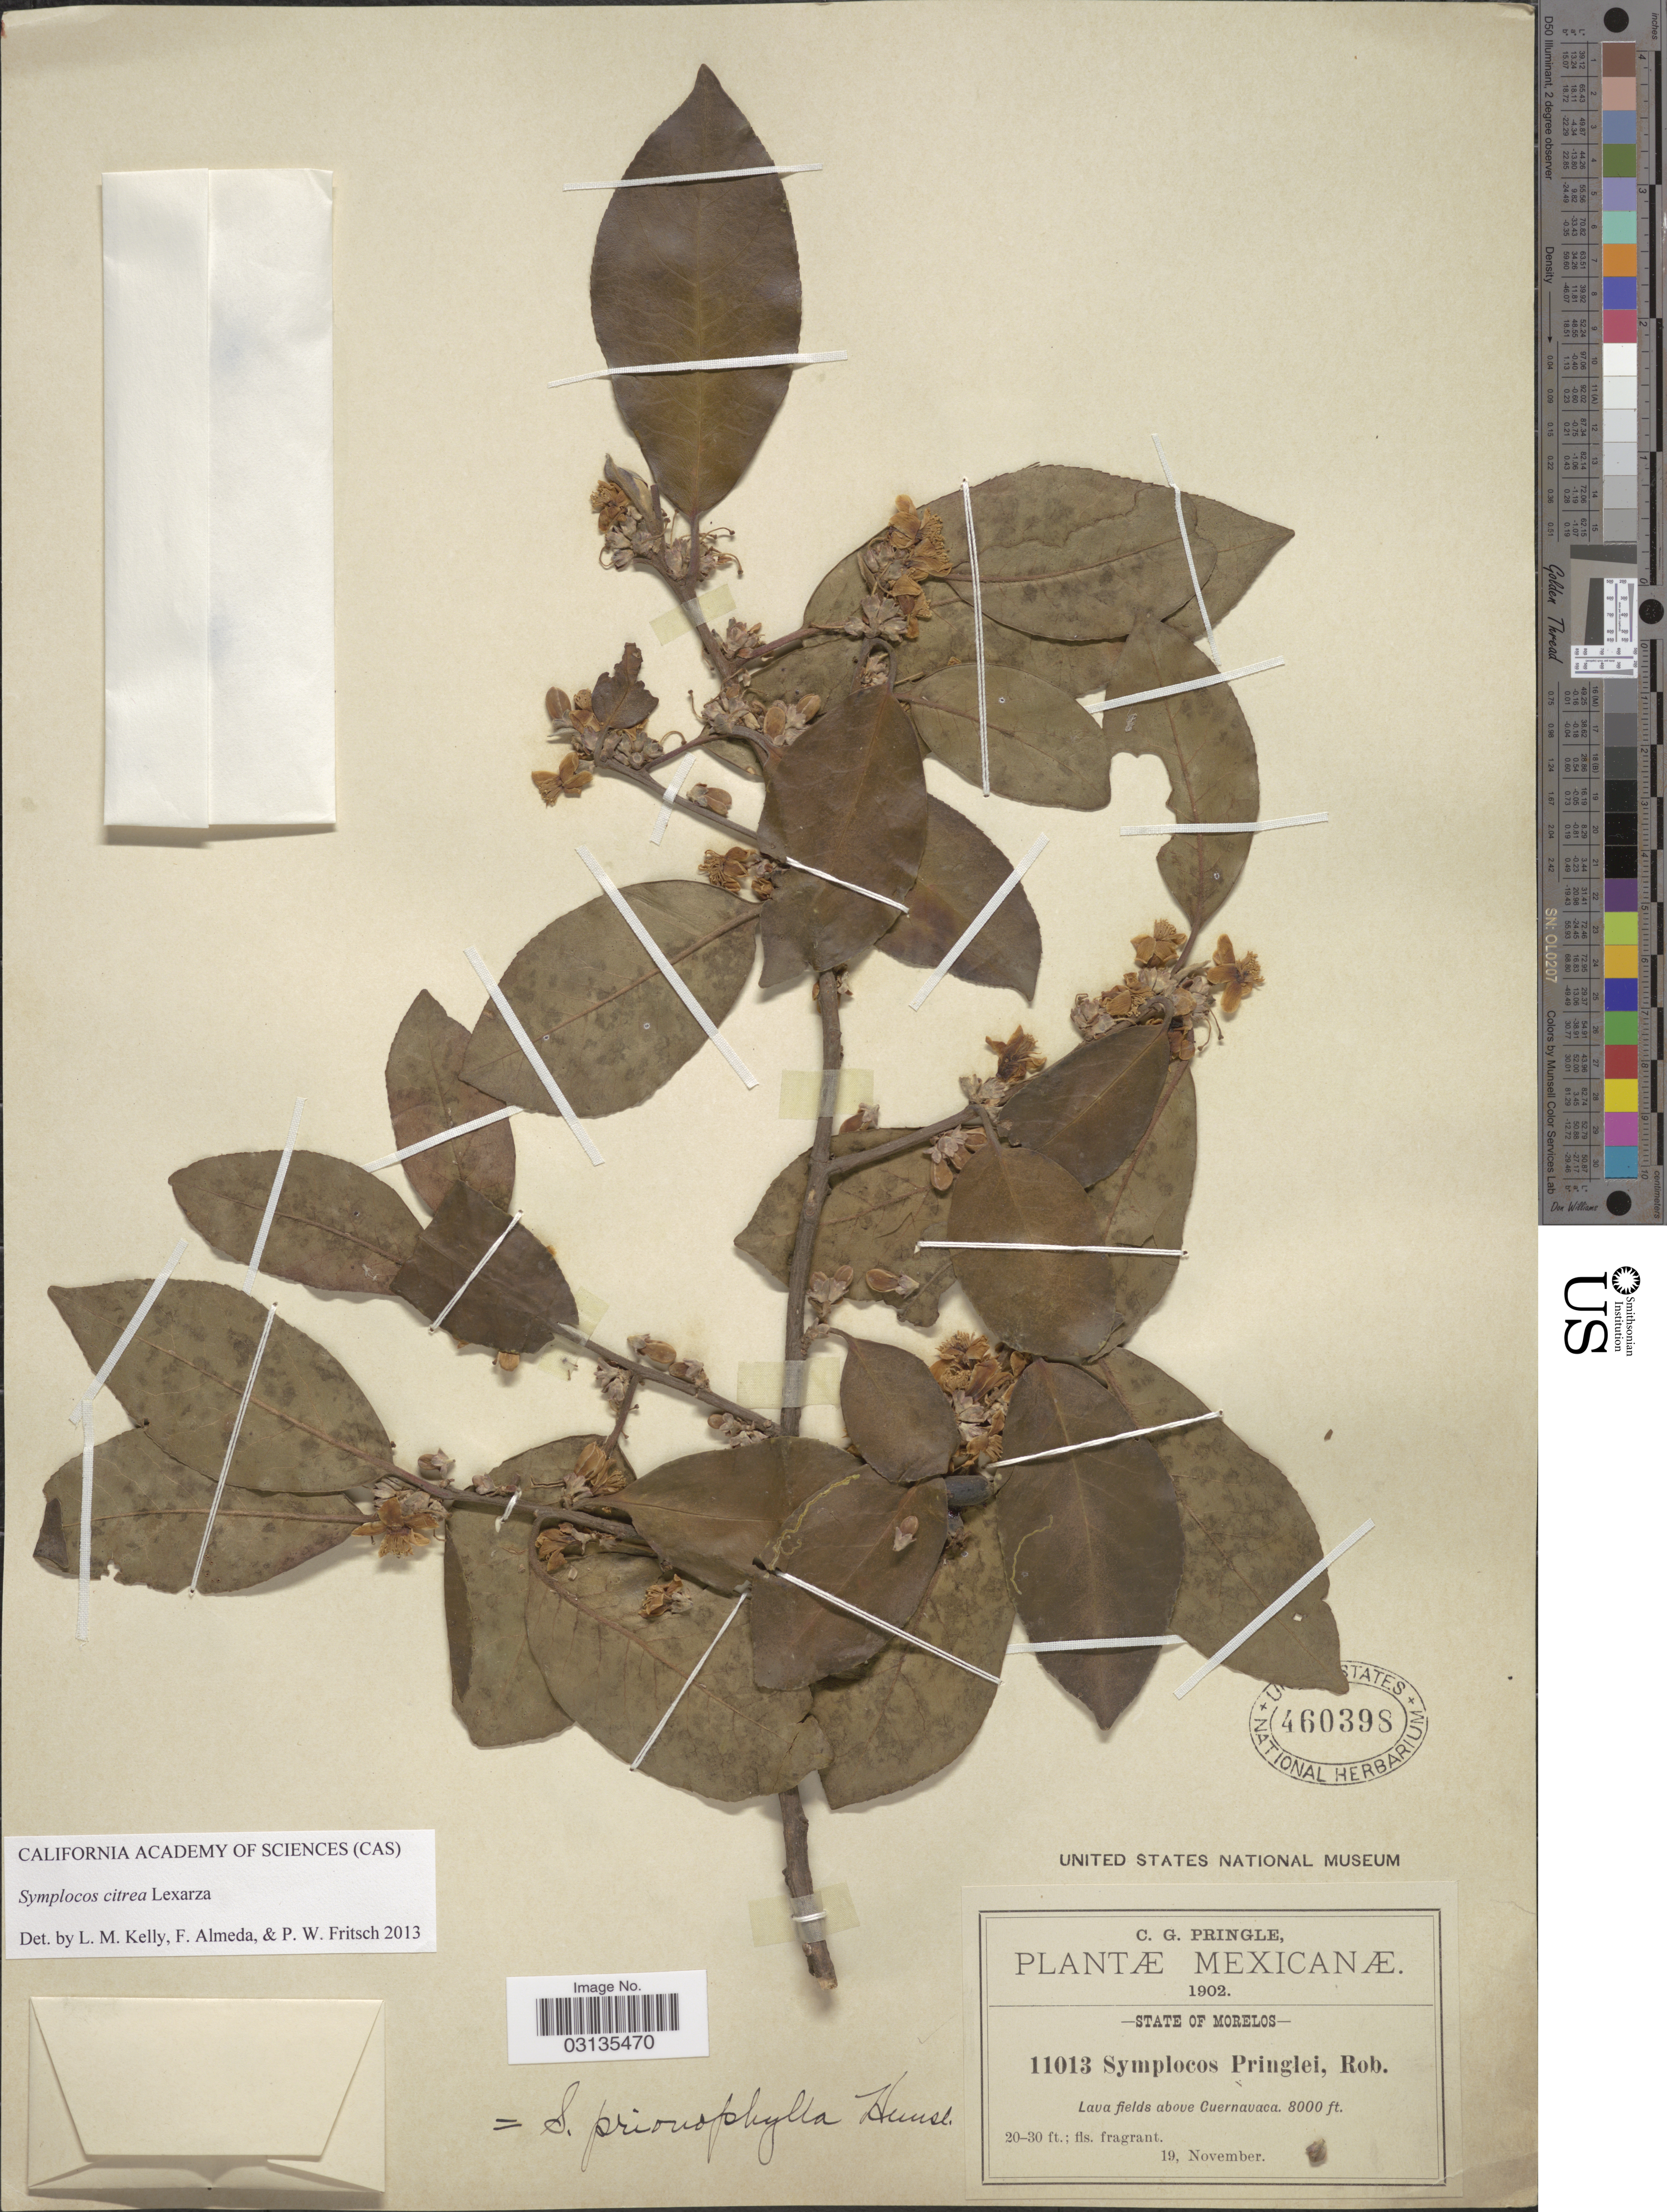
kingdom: Plantae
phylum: Tracheophyta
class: Magnoliopsida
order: Ericales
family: Symplocaceae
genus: Symplocos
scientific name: Symplocos citrea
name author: Lex.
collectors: C. G. Pringle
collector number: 11013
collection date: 1902-11-19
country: Mexico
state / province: Morelos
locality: Lava fields above Cuernavaca.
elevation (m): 2438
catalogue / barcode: US 460398